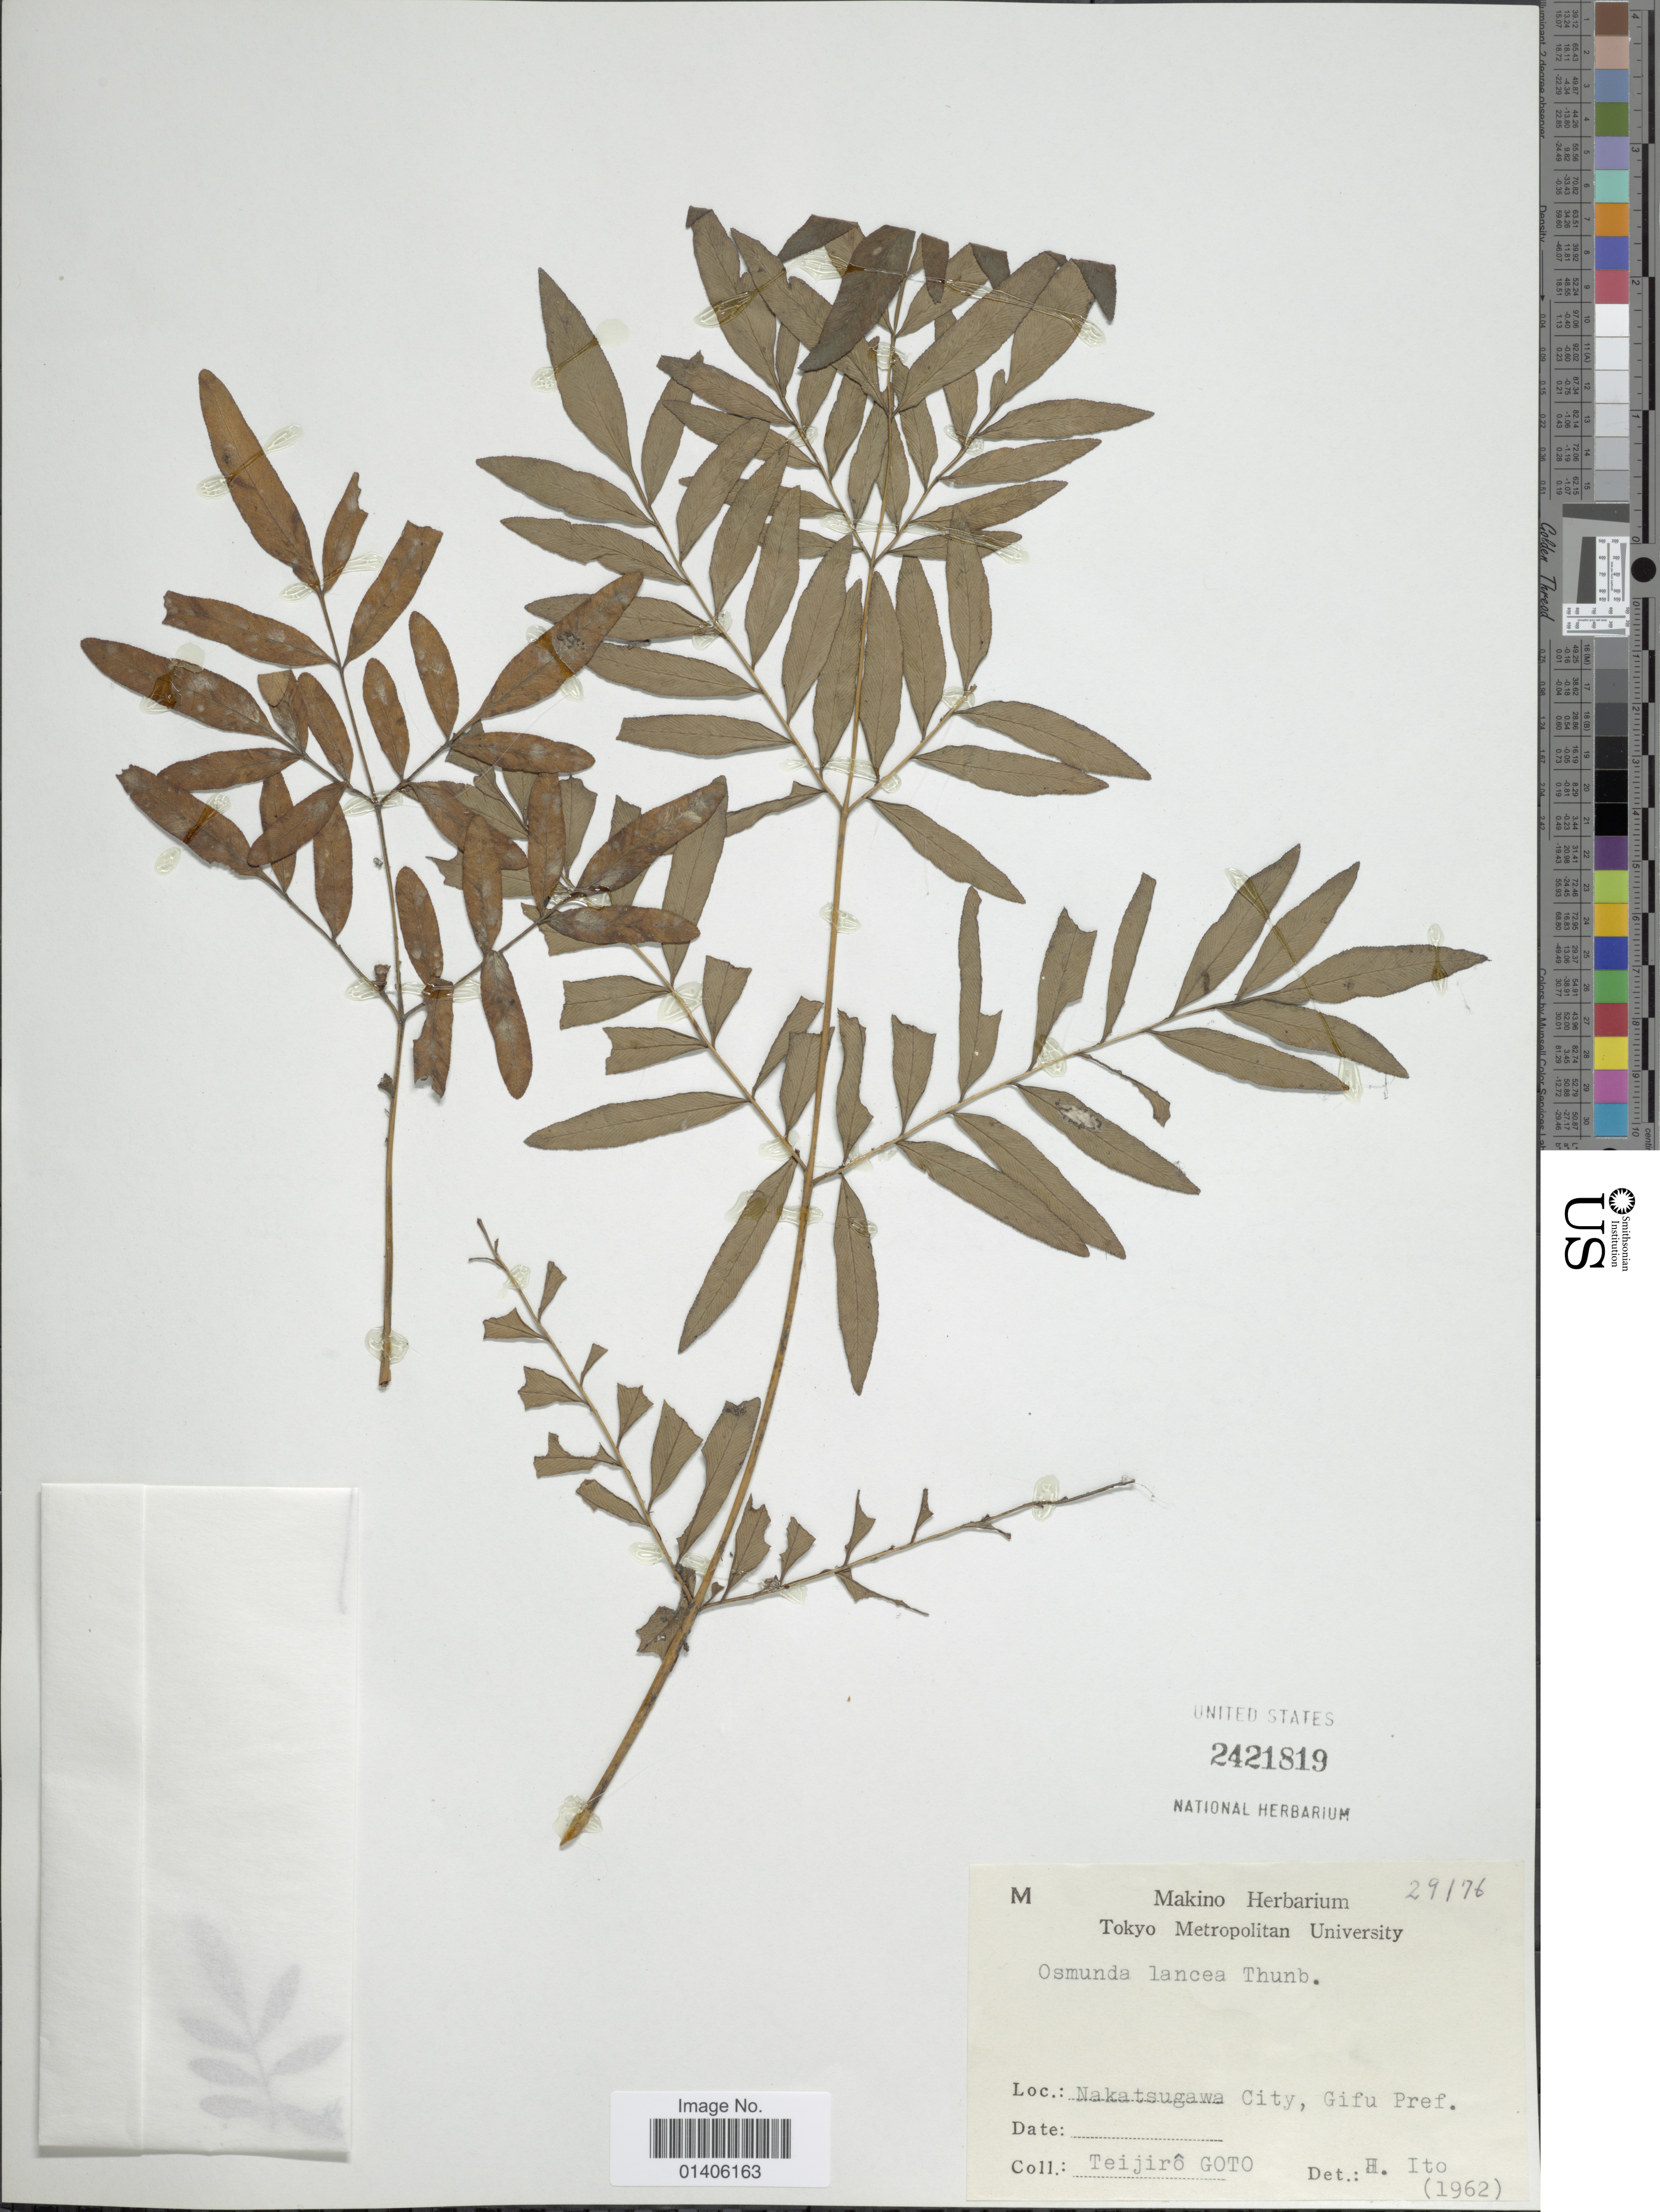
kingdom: Plantae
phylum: Tracheophyta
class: Polypodiopsida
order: Osmundales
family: Osmundaceae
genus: Osmunda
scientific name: Osmunda lancea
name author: Thunb.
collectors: T. Goto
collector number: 29176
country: Japan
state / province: Gihu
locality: Nakatsugawa City, Gifu Pref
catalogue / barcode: US 2421819